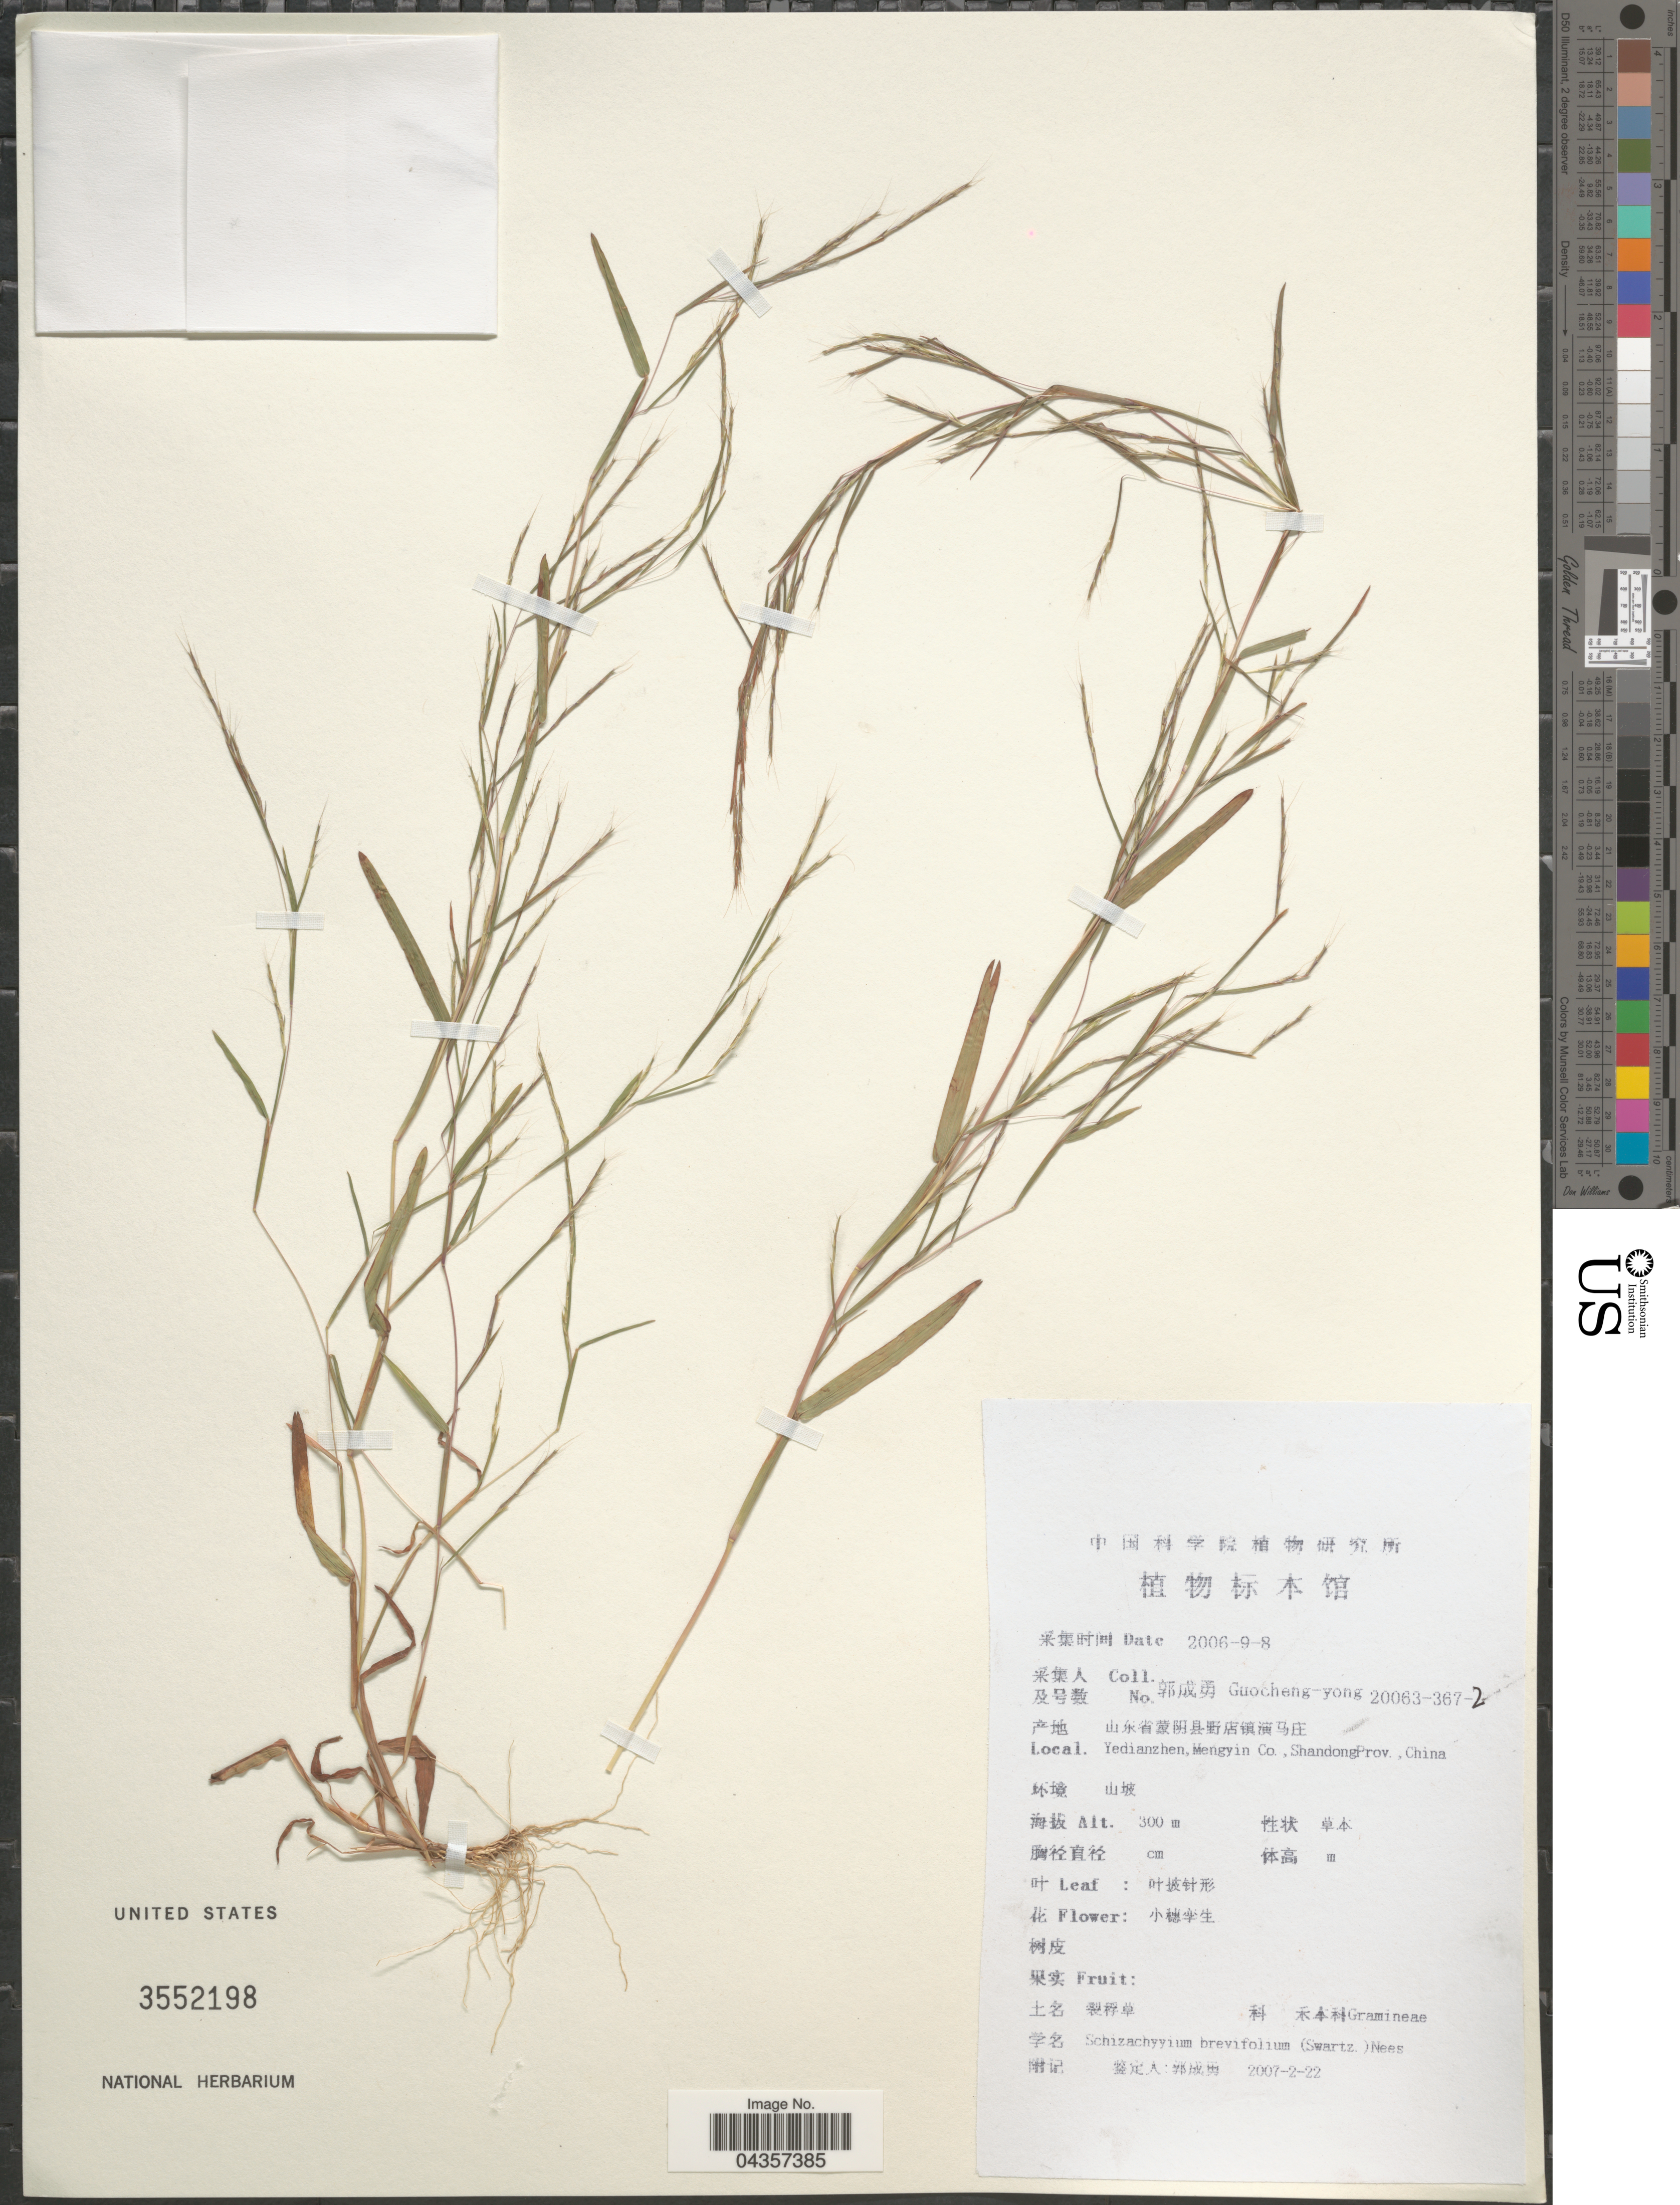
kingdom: Plantae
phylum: Tracheophyta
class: Liliopsida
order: Poales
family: Poaceae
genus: Schizachyrium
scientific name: Schizachyrium brevifolium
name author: (Sw.) Nees ex Büse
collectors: Guo cheng-yong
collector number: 20063-367-2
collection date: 2006-09-08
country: China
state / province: Shandong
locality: Yedianzhen, Mengyin Co.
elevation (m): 300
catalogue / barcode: US 3552198